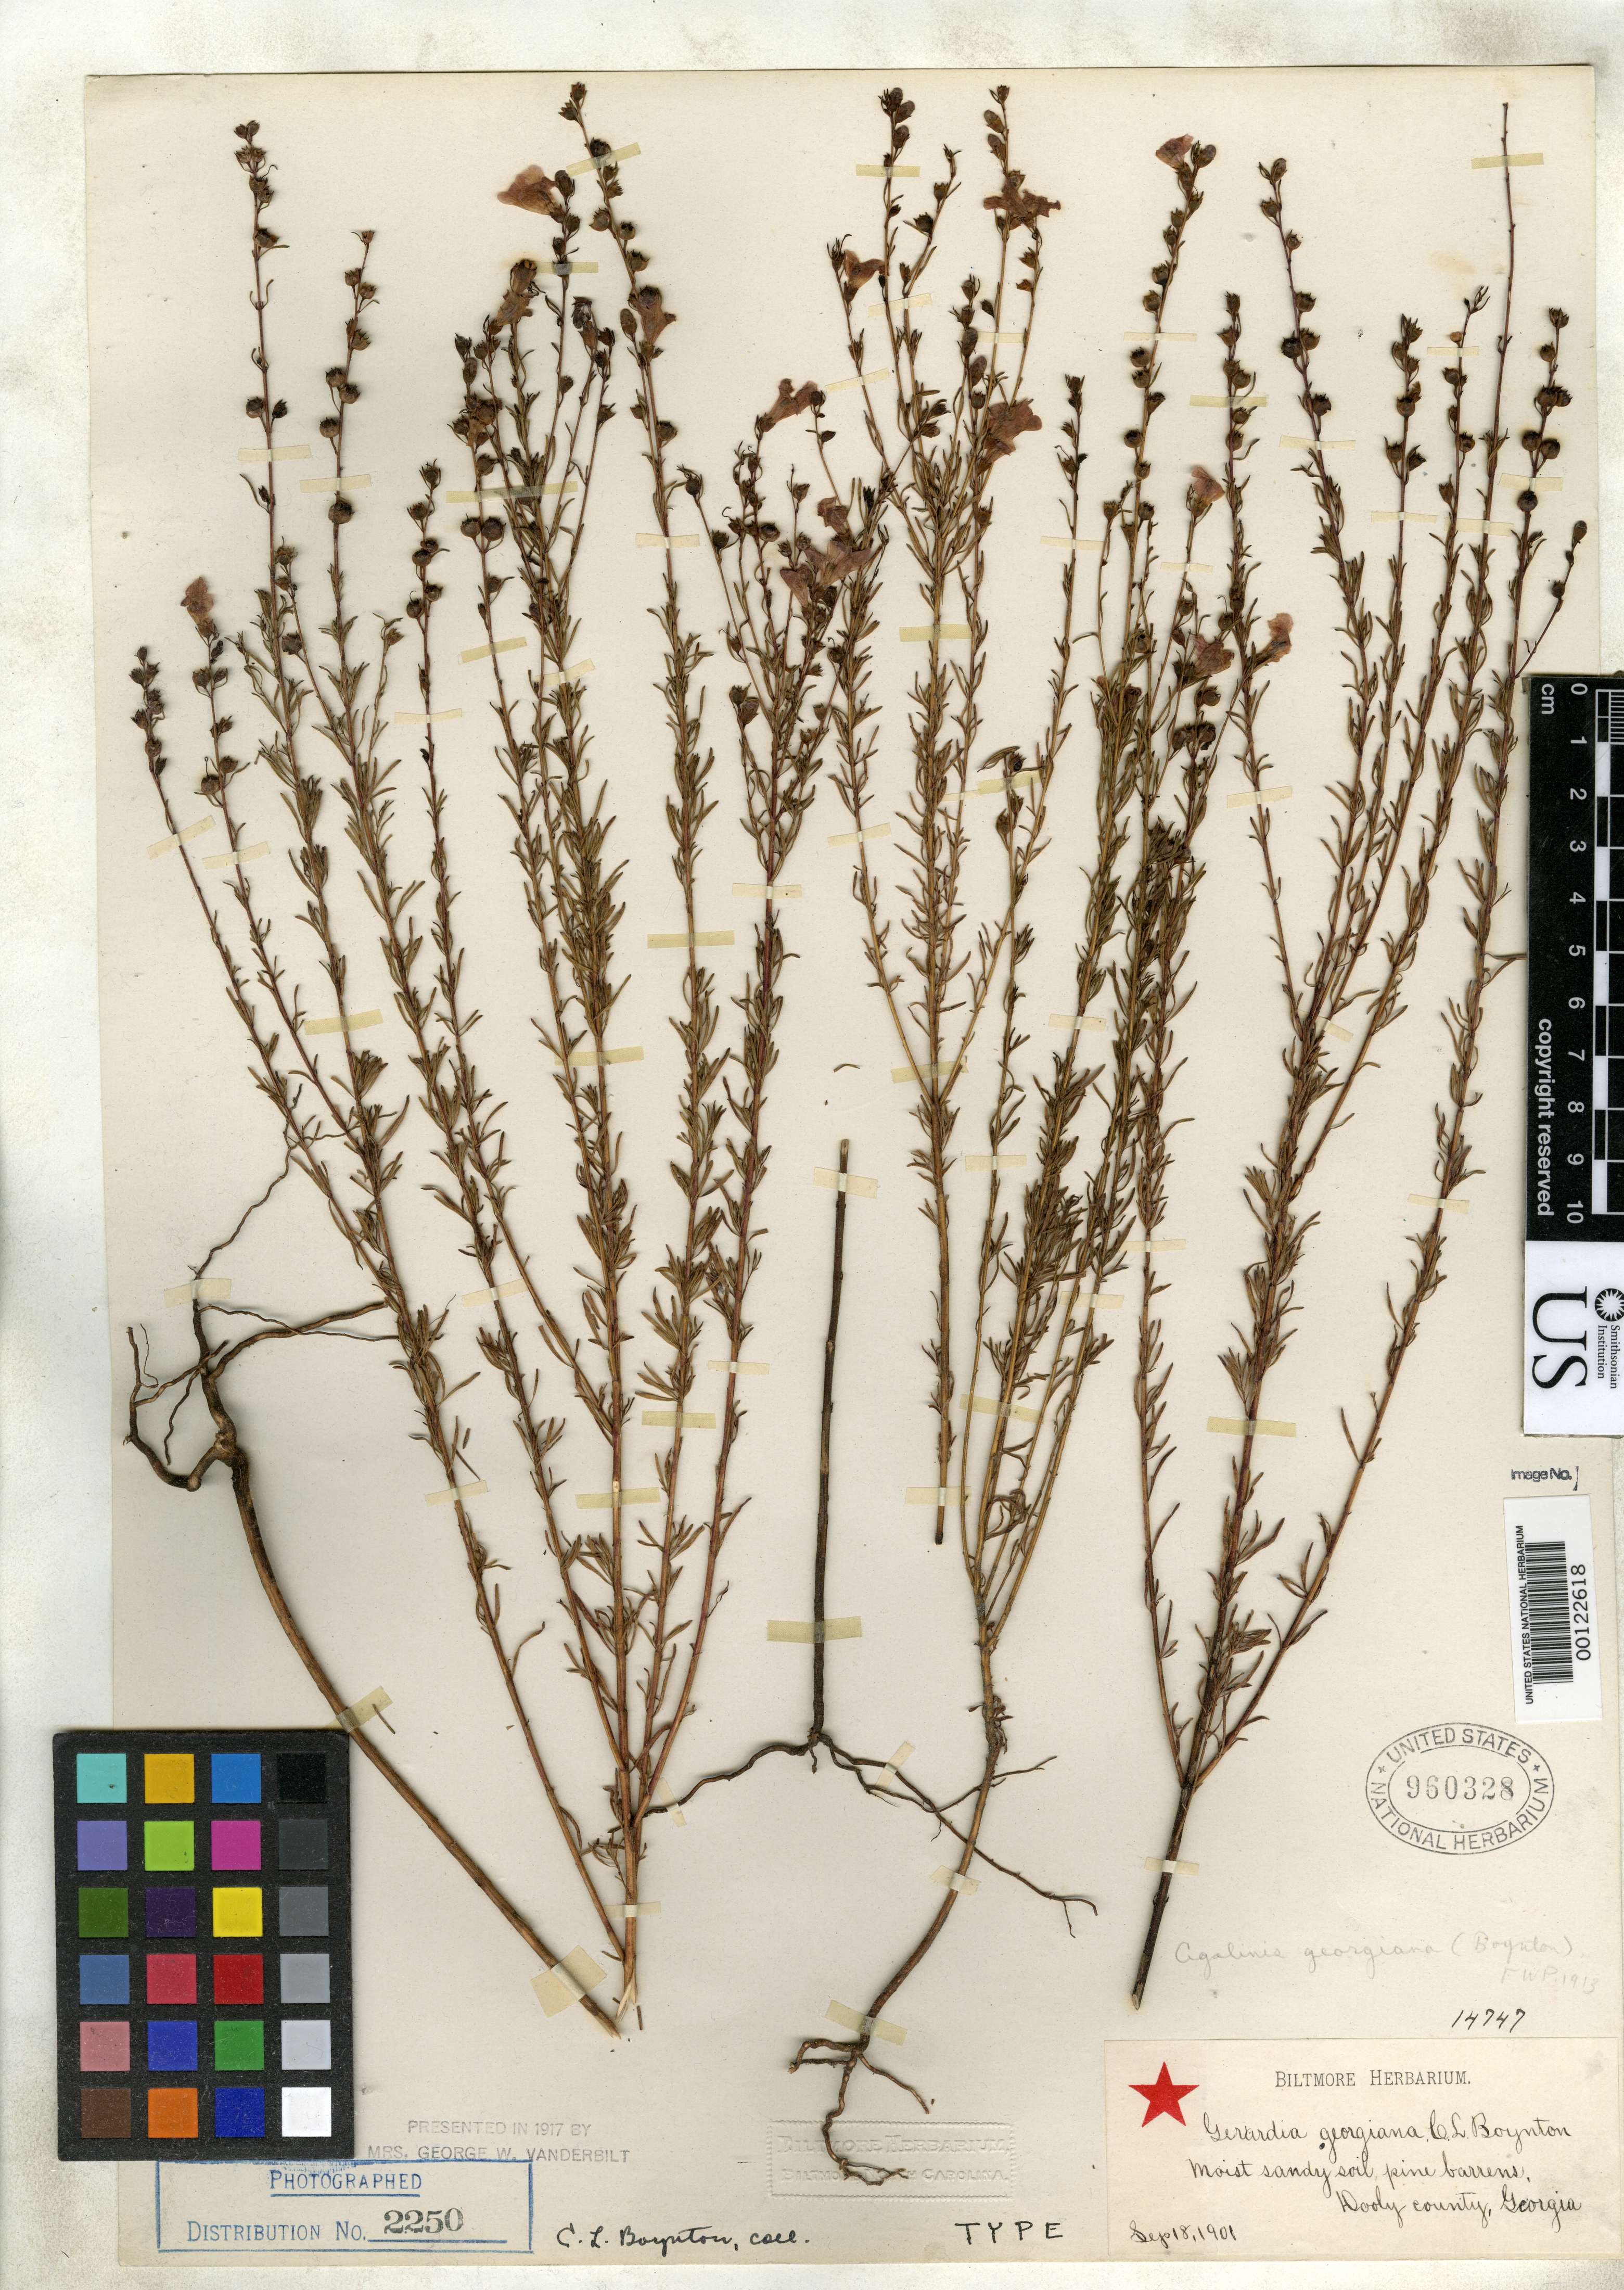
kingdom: Plantae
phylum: Tracheophyta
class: Magnoliopsida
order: Lamiales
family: Orobanchaceae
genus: Gerardia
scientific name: Gerardia georgiana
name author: C.L. Boynton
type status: Holotype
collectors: C. L. Boynton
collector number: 14747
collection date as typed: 18 Sep 1901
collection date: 1901-09-18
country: United States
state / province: Georgia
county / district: Dooly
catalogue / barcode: US 960328